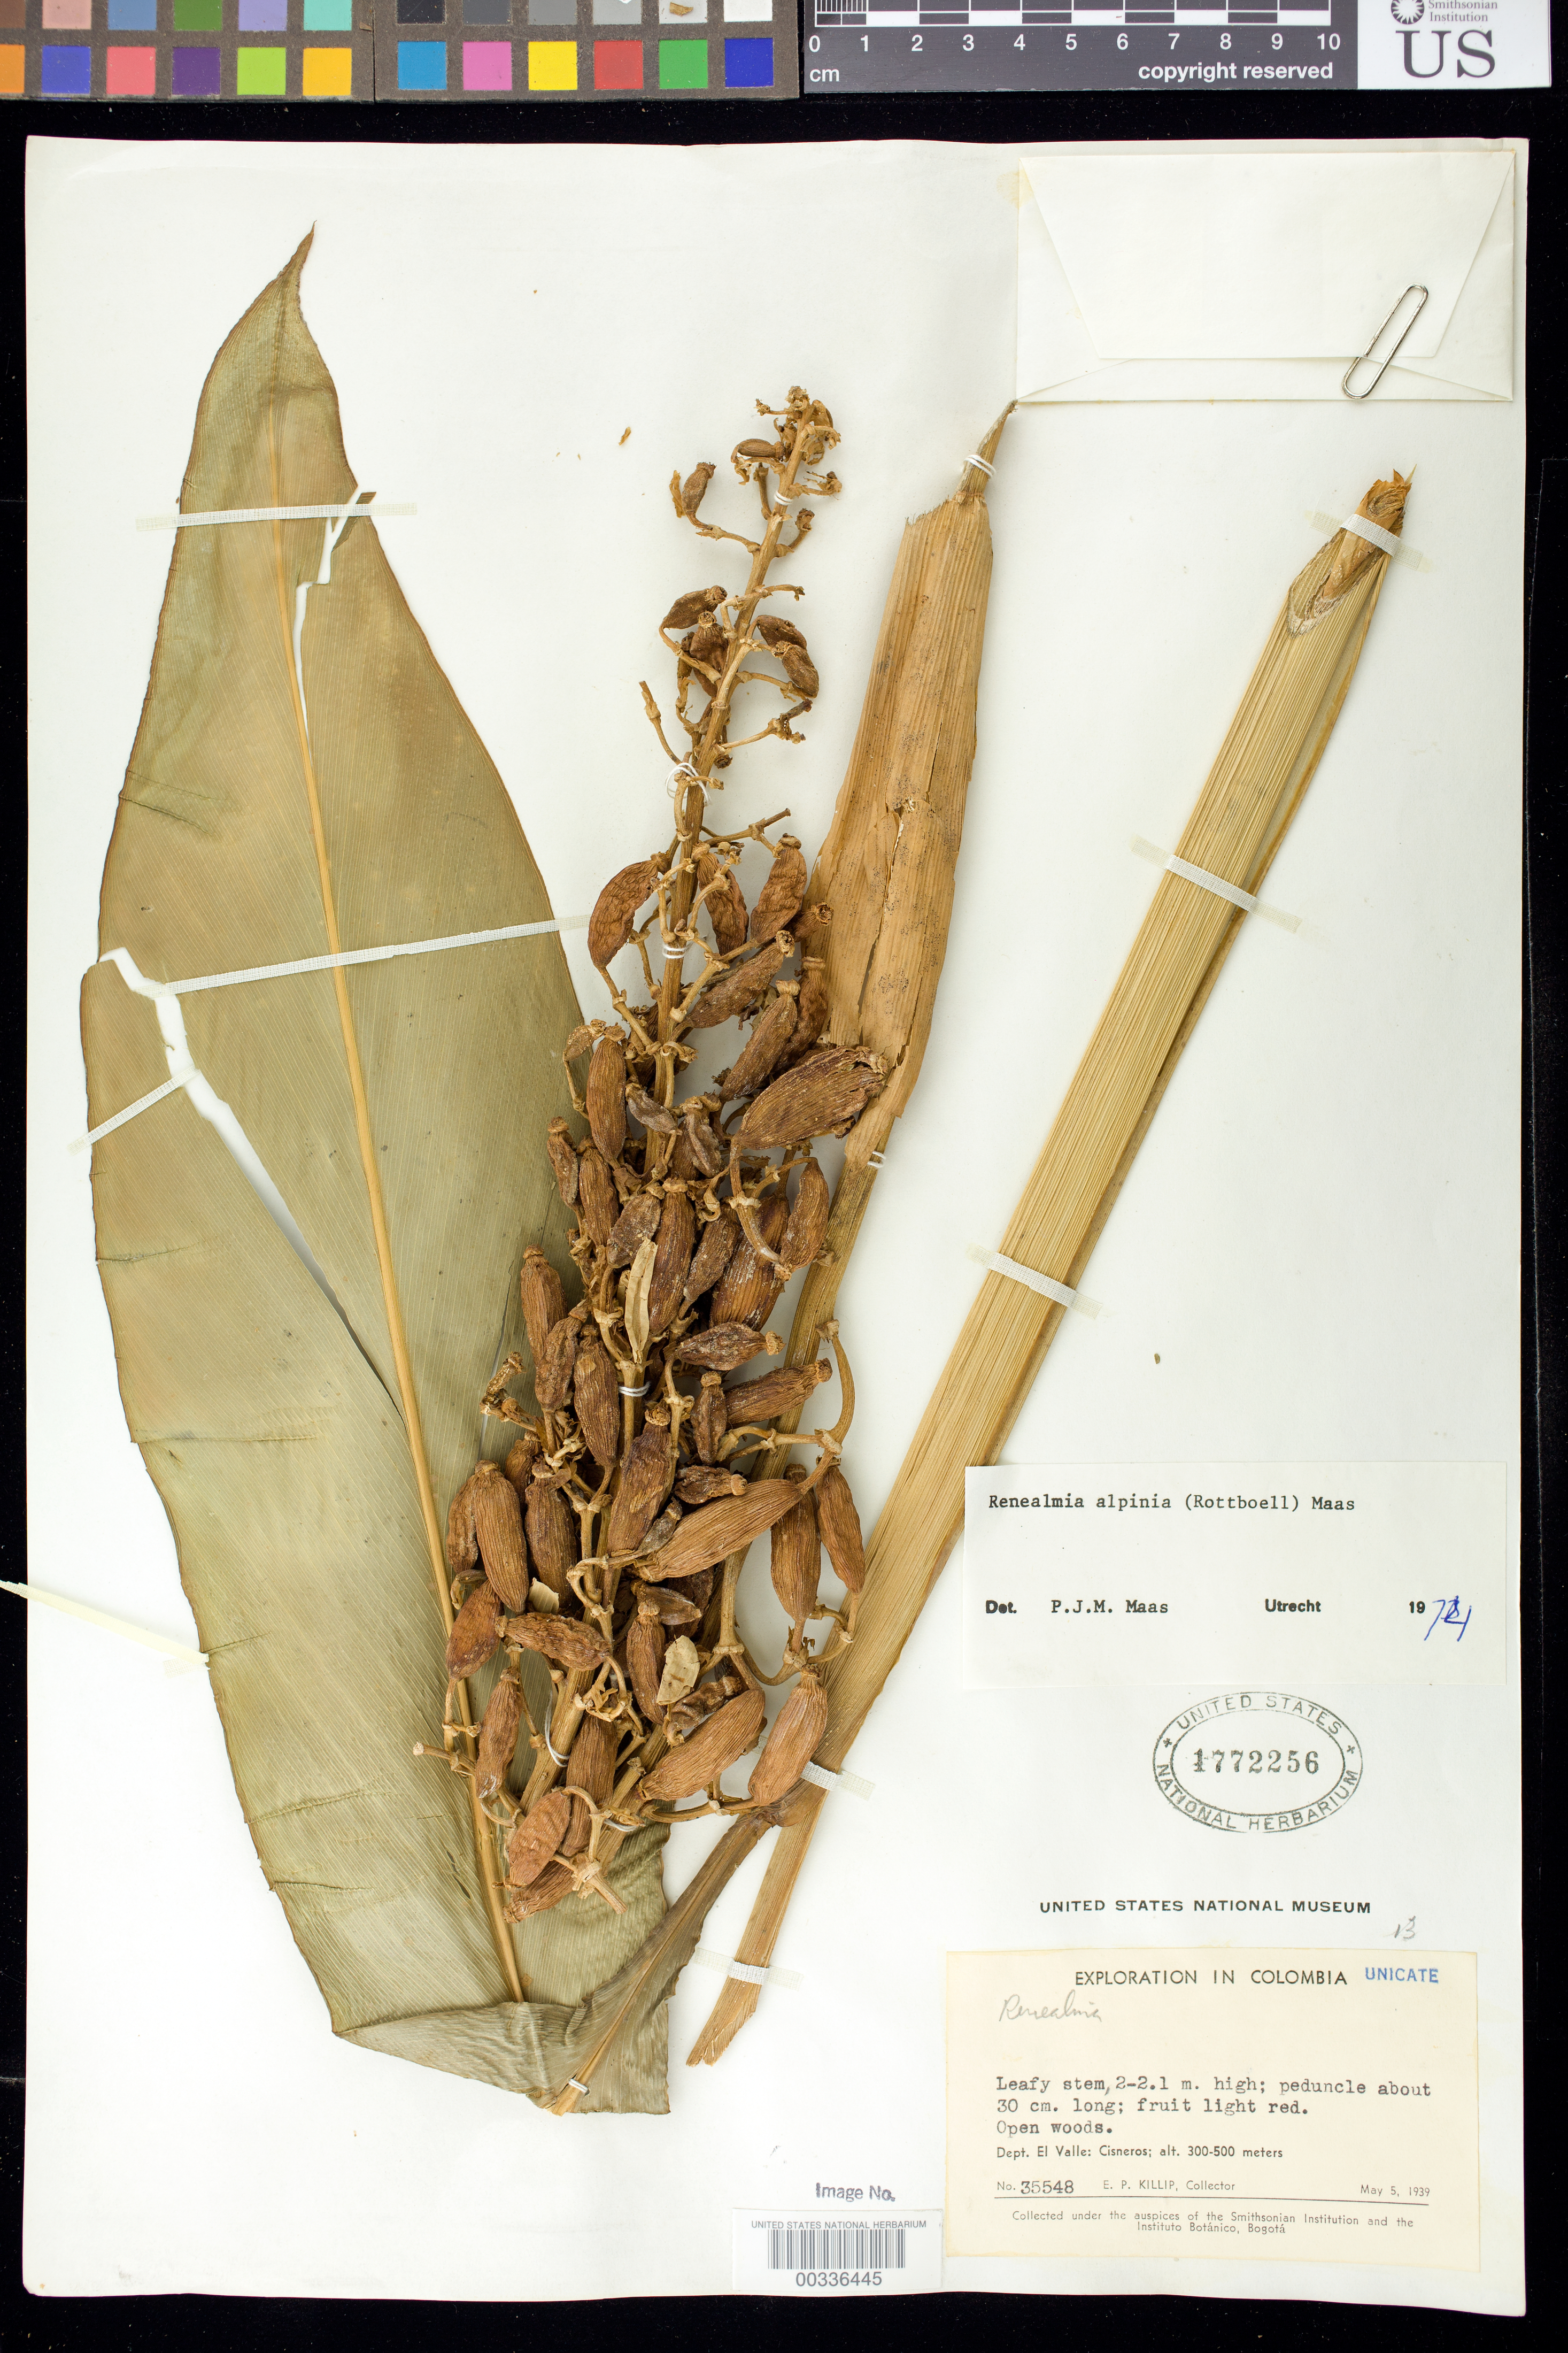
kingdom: Plantae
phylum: Tracheophyta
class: Liliopsida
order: Zingiberales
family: Zingiberaceae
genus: Renealmia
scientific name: Renealmia alpinia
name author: (Rottb.) Maas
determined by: Maas, Paul J. M.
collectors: E. P. Killip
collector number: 35548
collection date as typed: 05 May 1939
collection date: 1939-05-05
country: Colombia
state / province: Valle del Cauca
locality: Cisneros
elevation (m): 300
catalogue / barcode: US 1772256